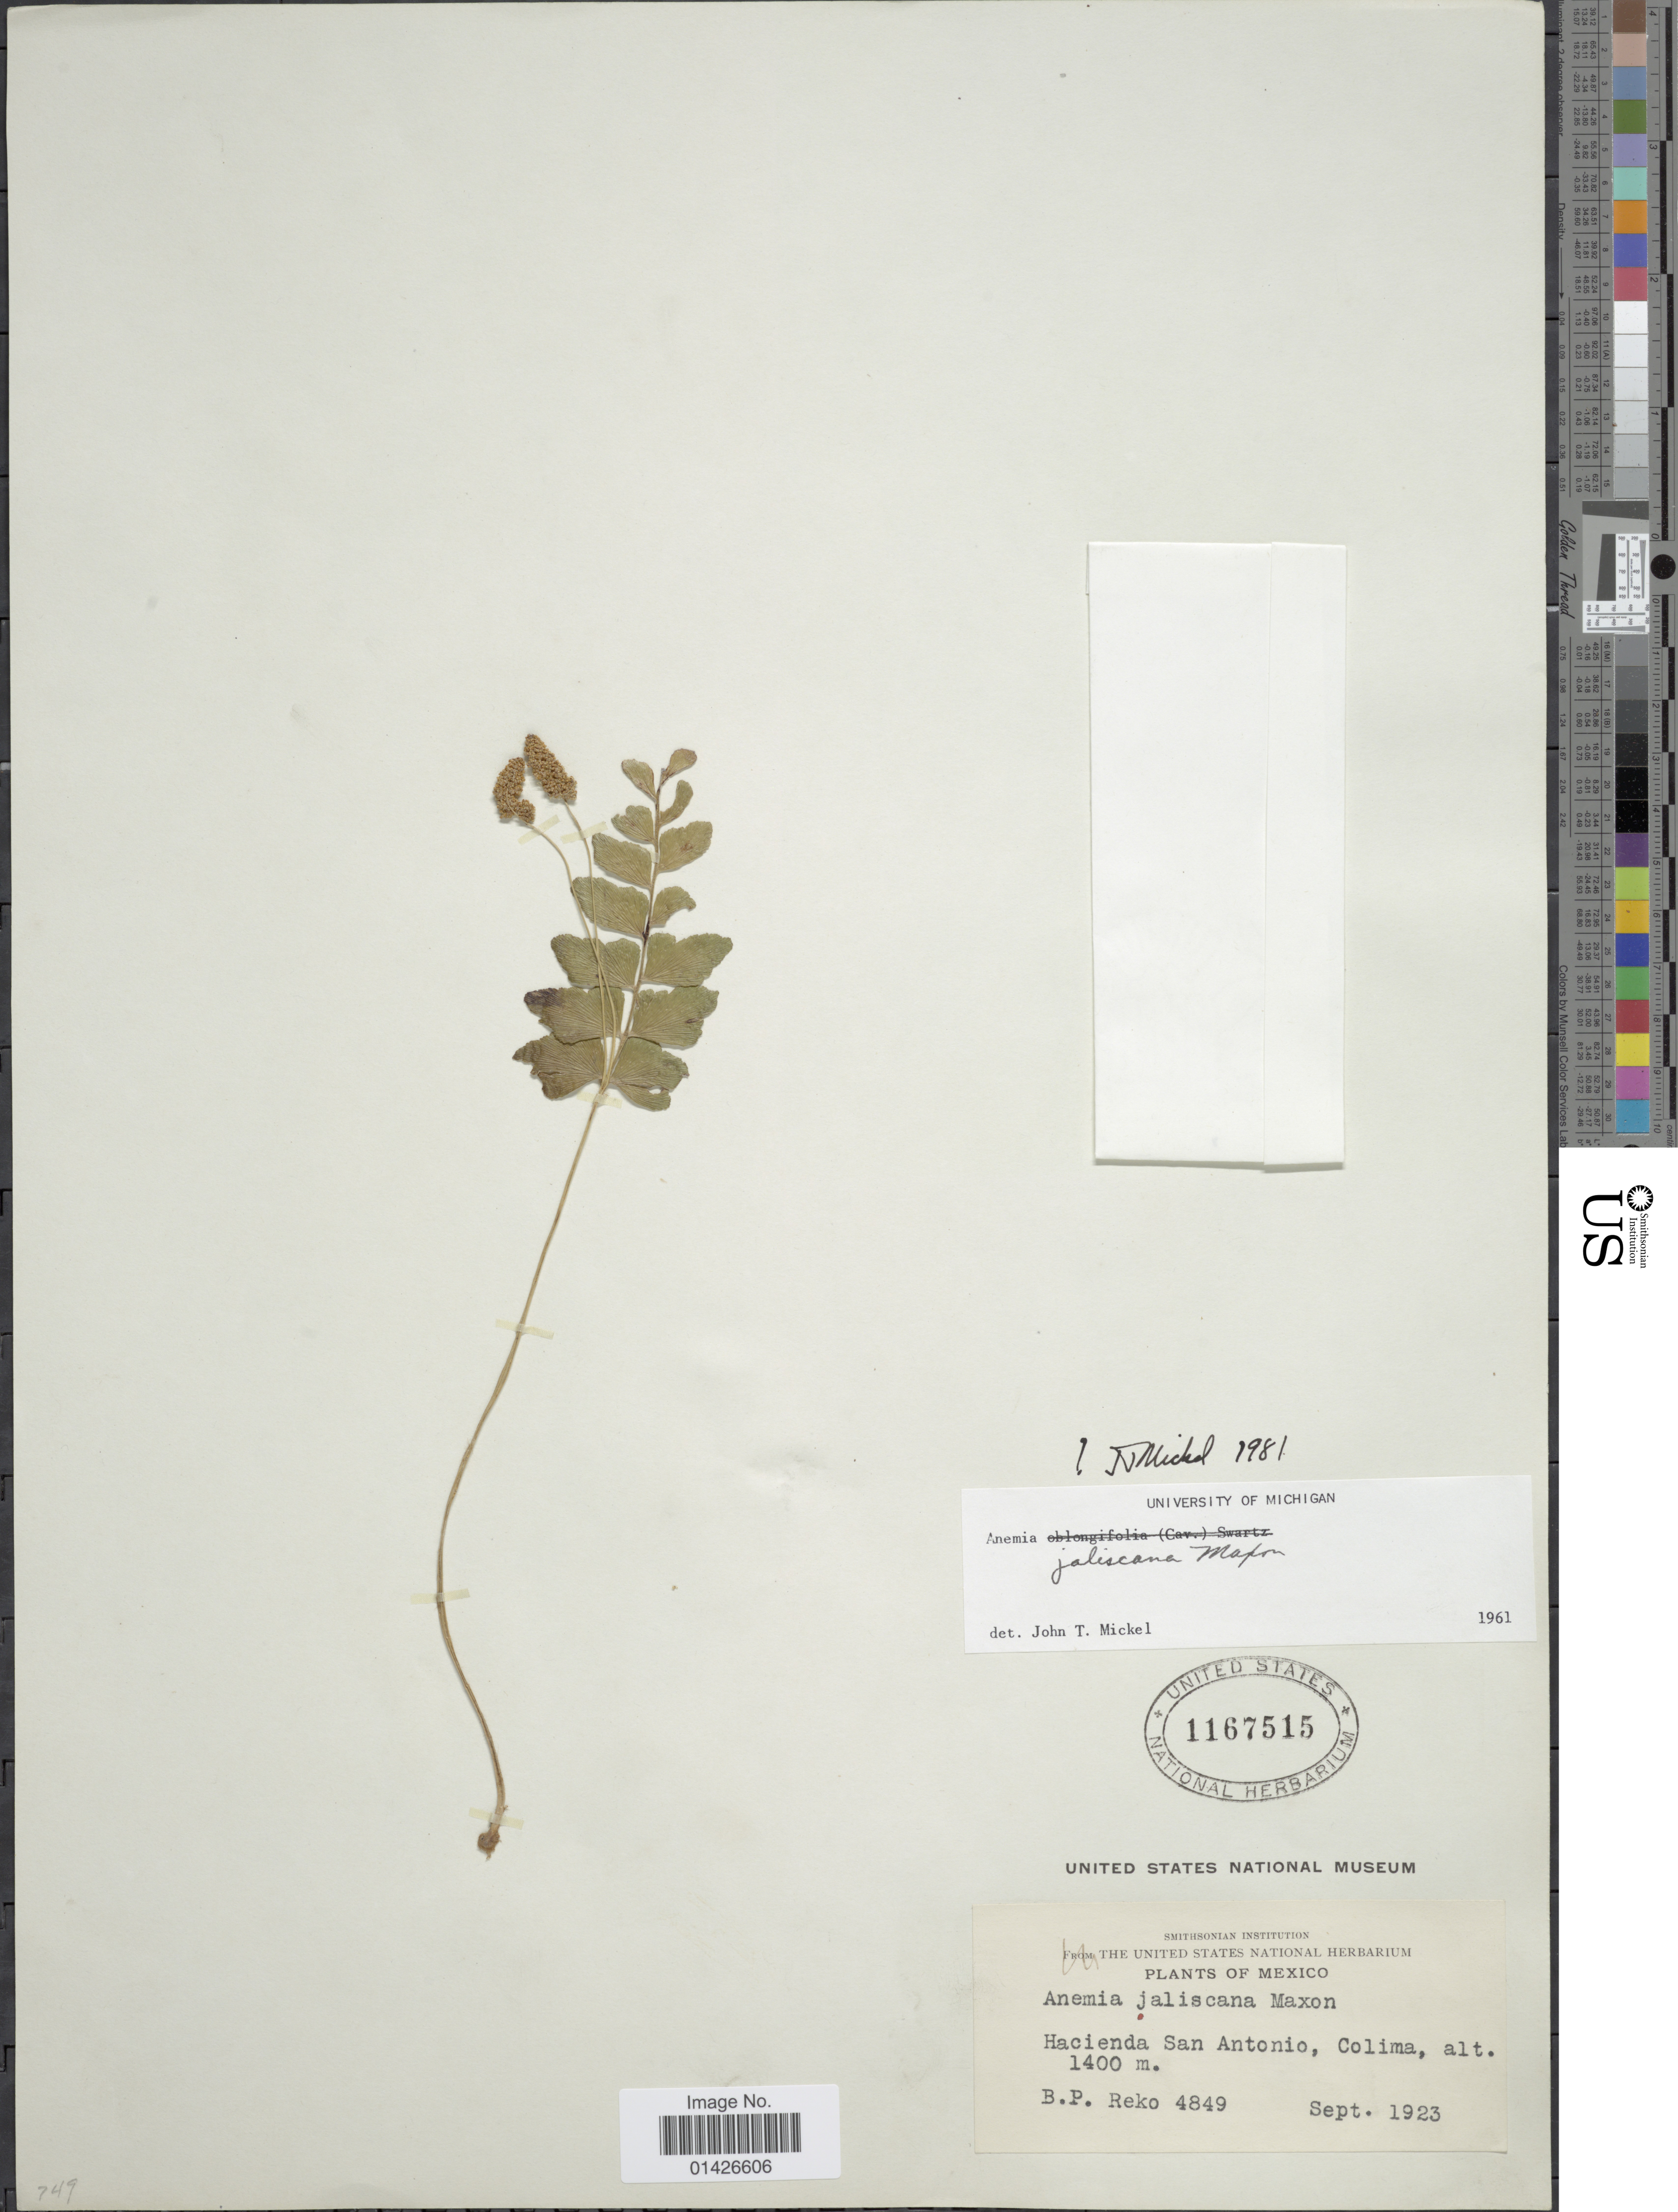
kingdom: Plantae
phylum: Tracheophyta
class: Polypodiopsida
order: Schizaeales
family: Anemiaceae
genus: Anemia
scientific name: Anemia jaliscana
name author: Maxon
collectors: B. P. Reko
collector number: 4849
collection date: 1923-09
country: Mexico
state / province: Colima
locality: Hacienda San Antonio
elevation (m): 1400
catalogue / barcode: US 1167515